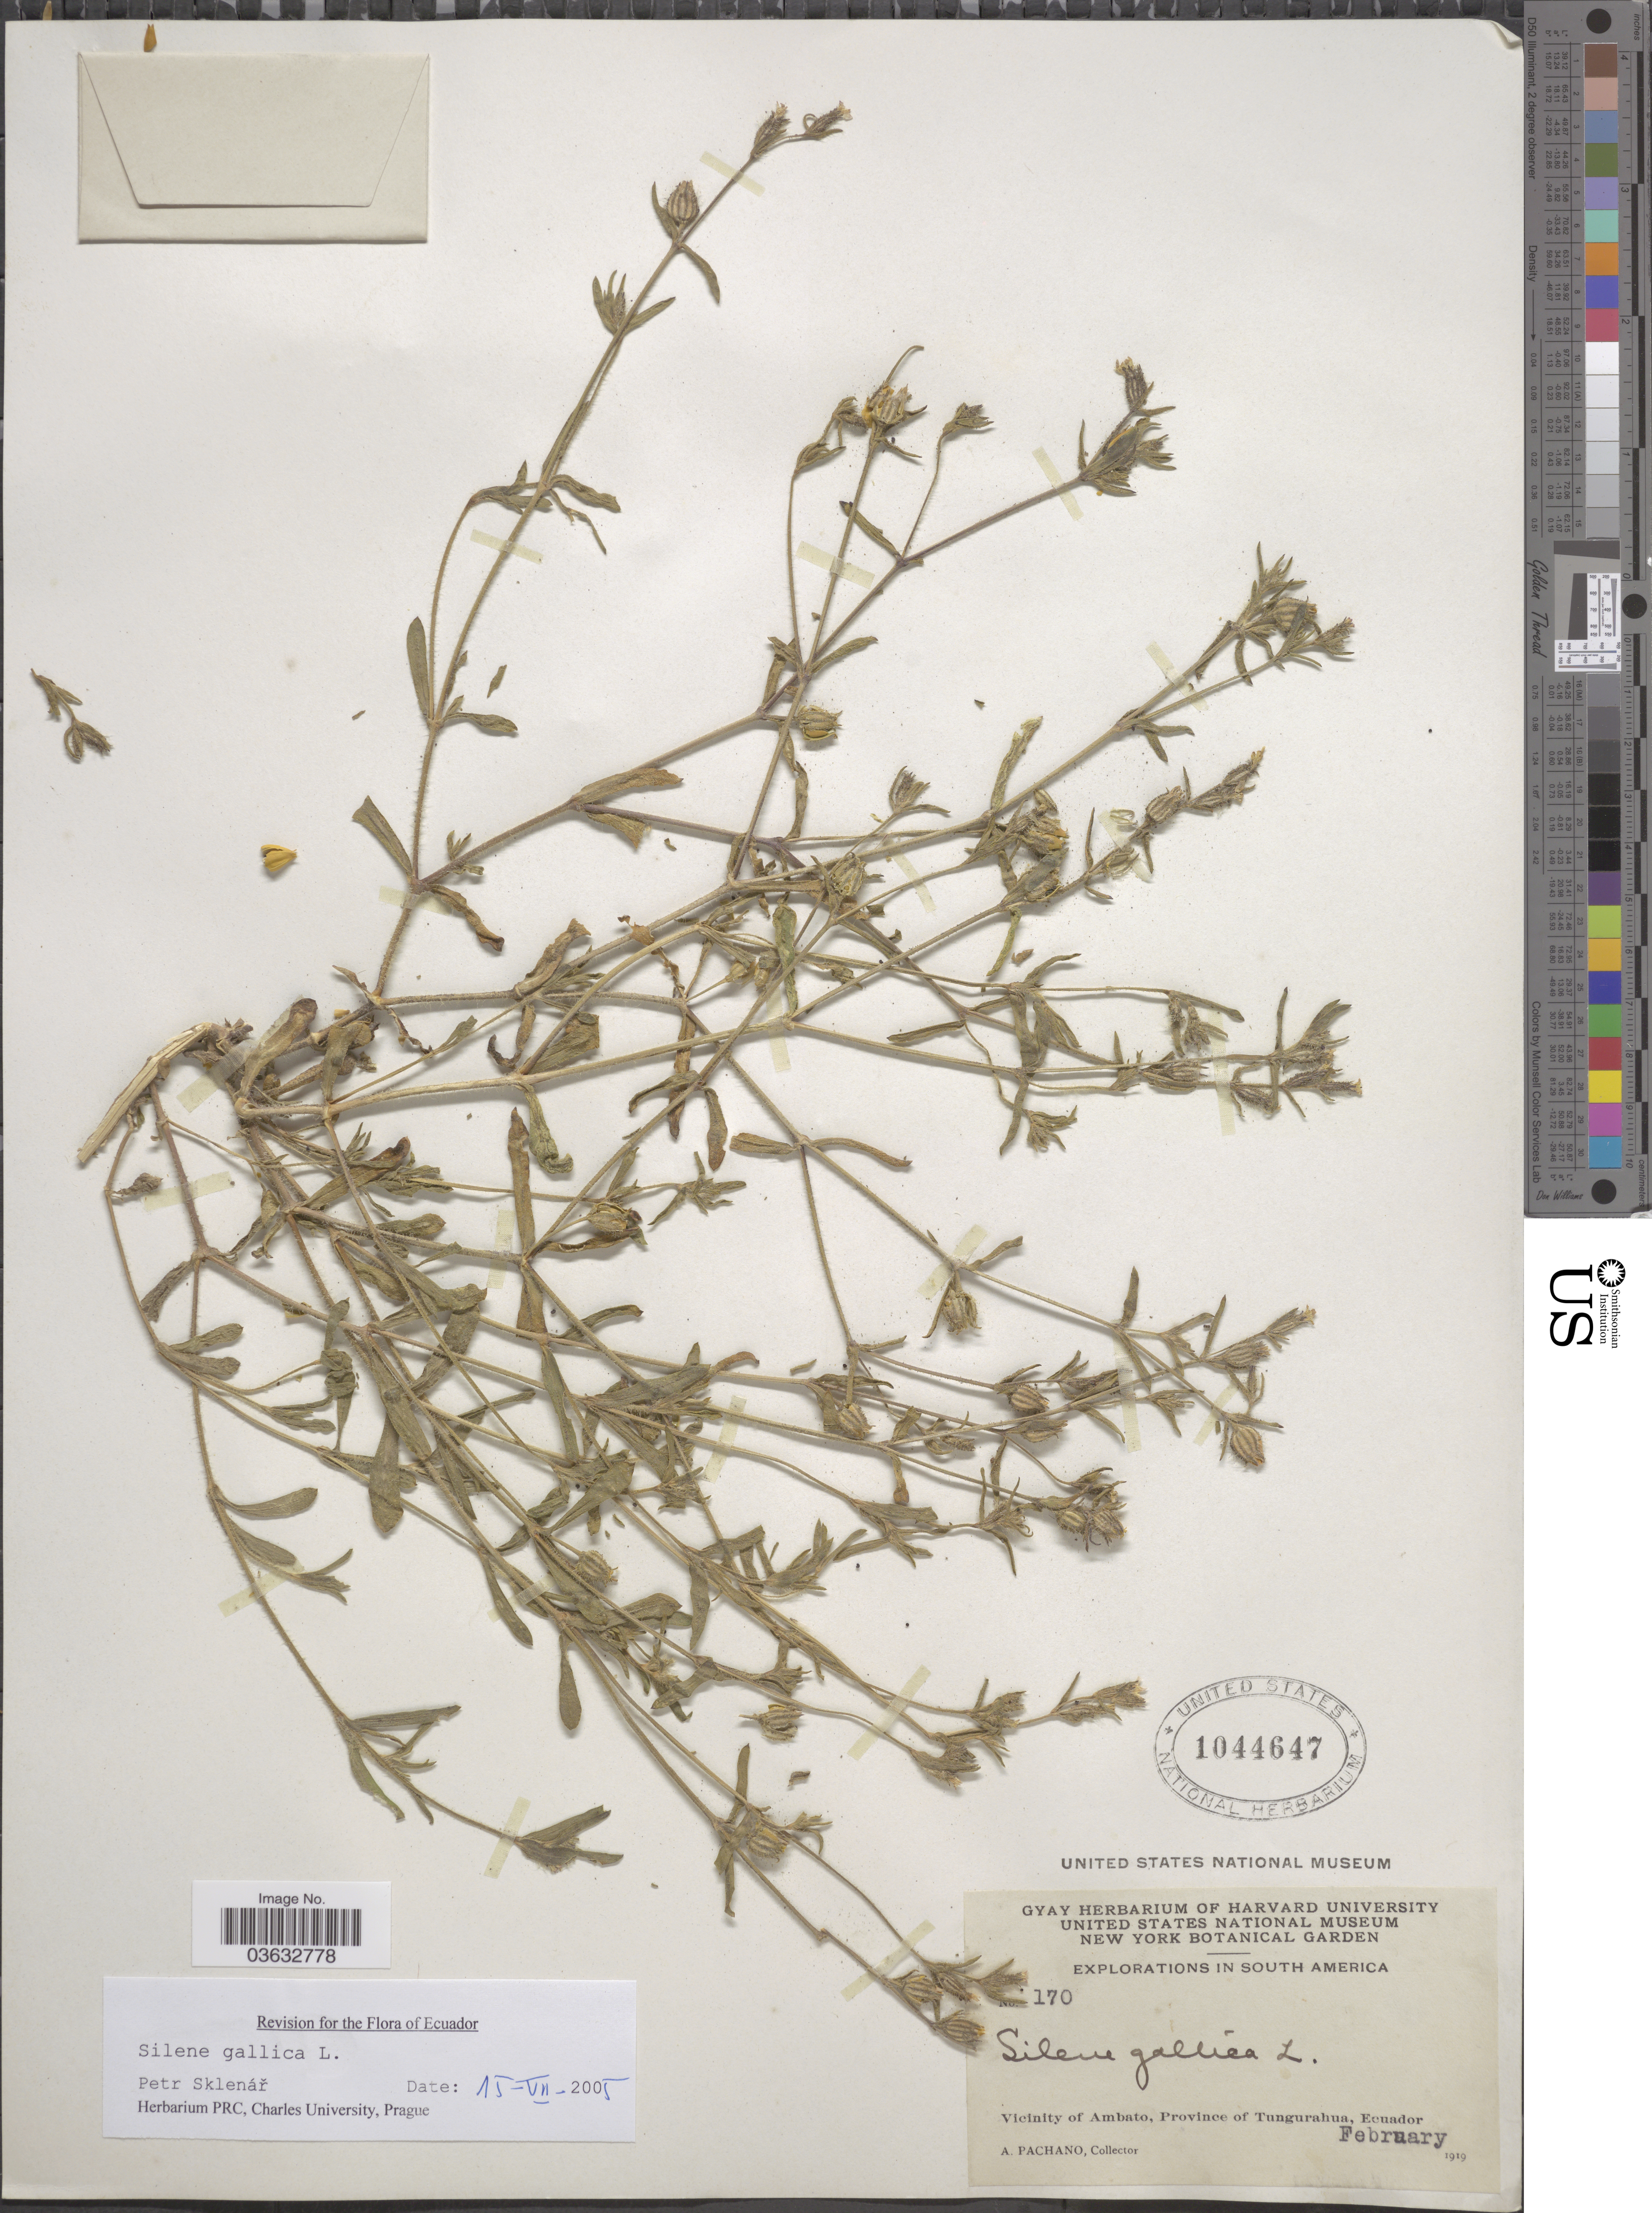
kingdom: Plantae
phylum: Tracheophyta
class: Magnoliopsida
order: Caryophyllales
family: Caryophyllaceae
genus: Silene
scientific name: Silene gallica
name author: L.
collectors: A. Pachano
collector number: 170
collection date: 1919-02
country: Ecuador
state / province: Tungurahua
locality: Vicinity of Ambato.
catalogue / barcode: US 1044647